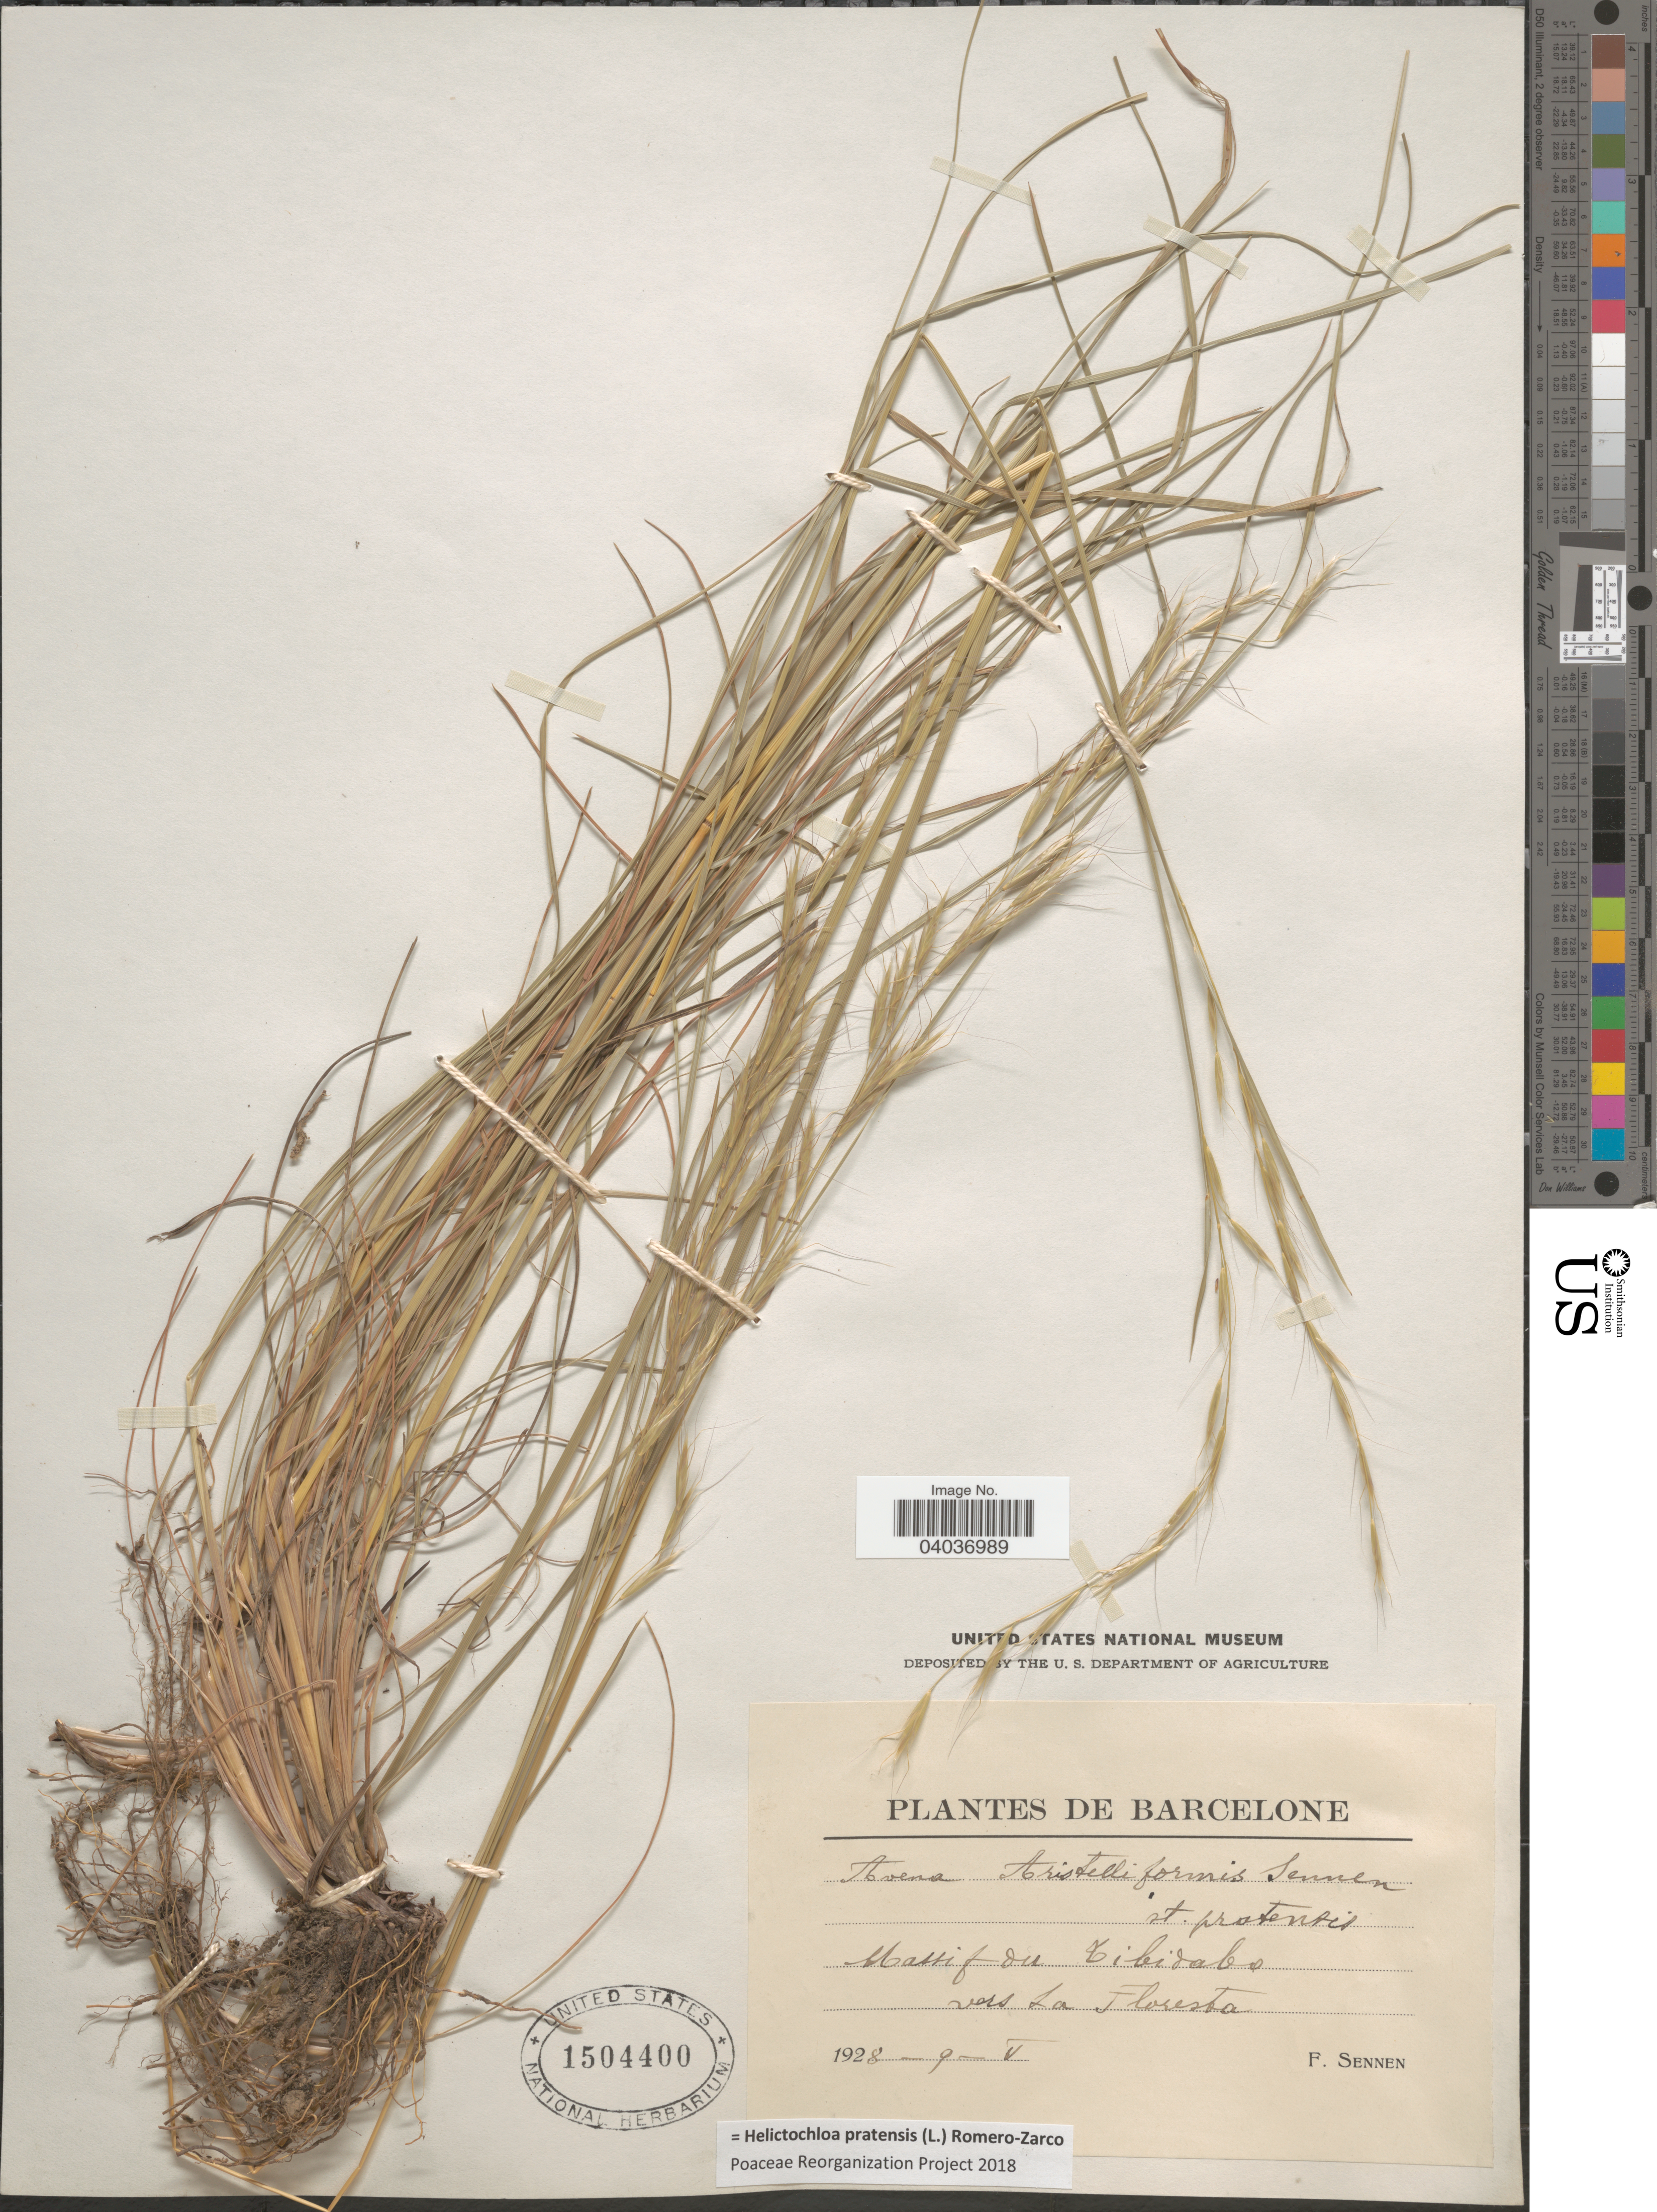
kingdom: Plantae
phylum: Tracheophyta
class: Liliopsida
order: Poales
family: Poaceae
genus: Helictochloa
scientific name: Helictochloa pratensis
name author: (L.) Romero-Zarco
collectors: E. Sennen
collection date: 1928-05-09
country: Spain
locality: Barcelone. Mattif du Tibidabo vers La Floresta.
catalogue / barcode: US 1504400